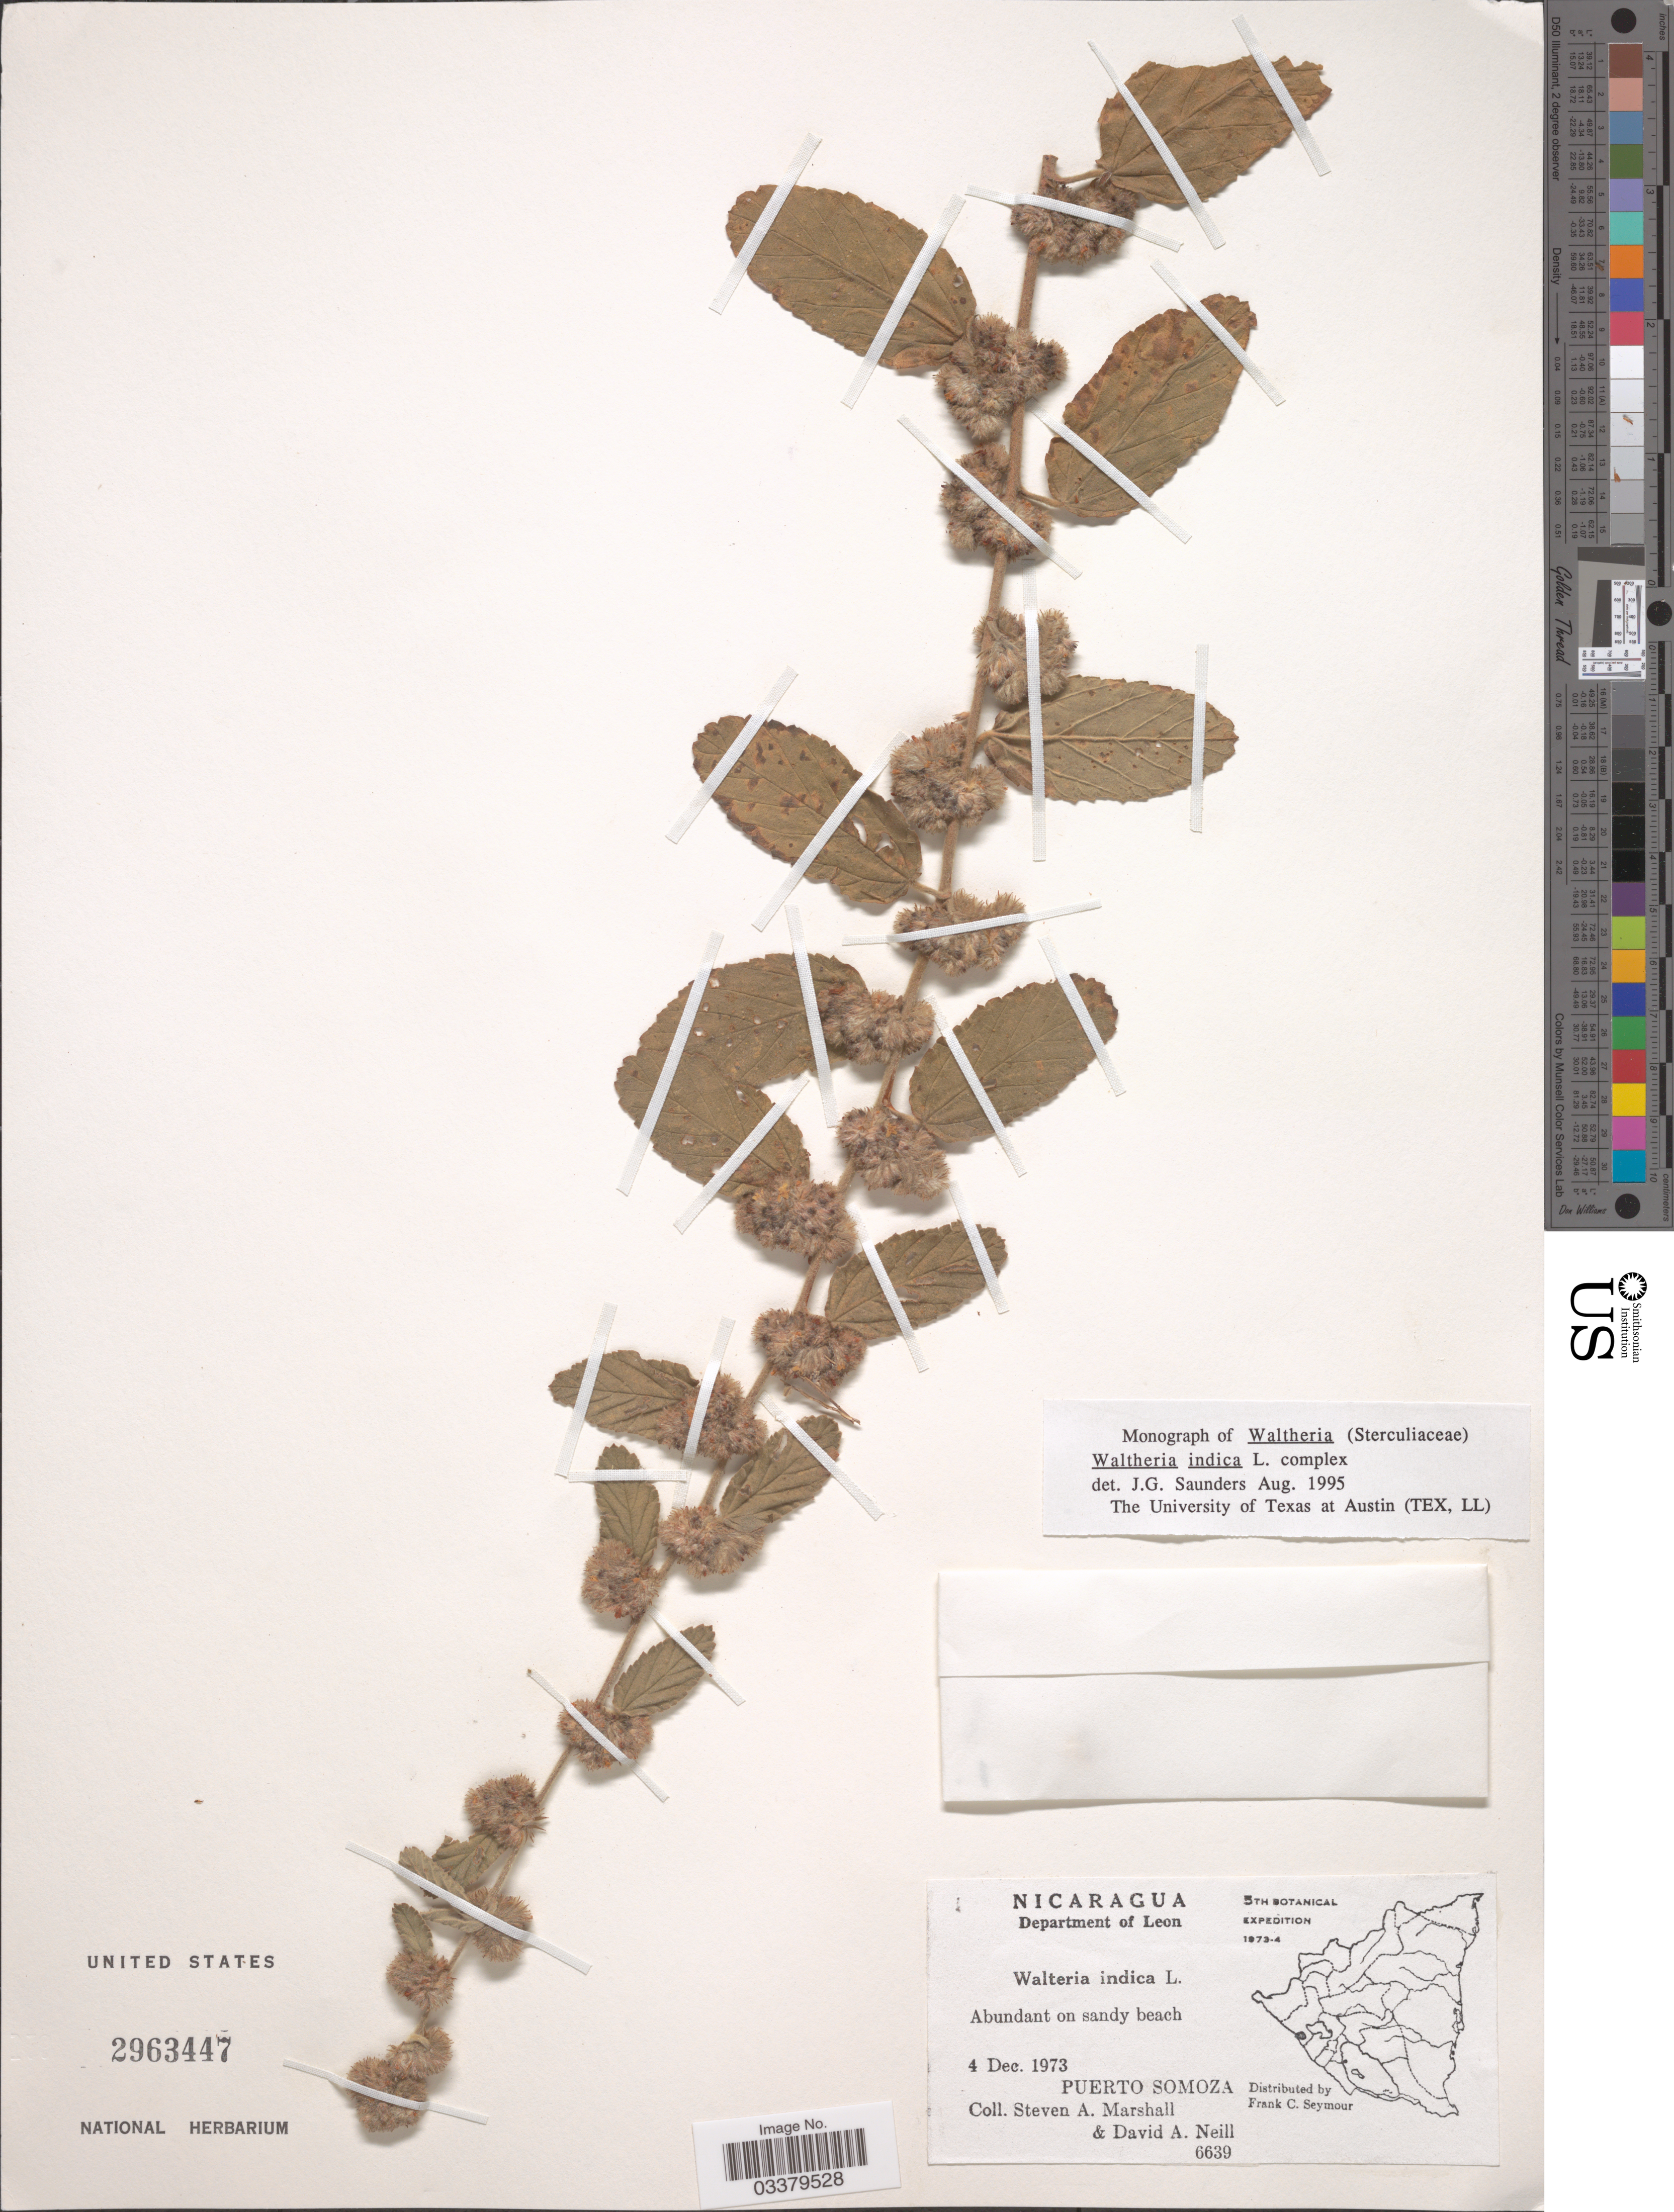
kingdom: Plantae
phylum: Tracheophyta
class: Magnoliopsida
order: Malvales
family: Malvaceae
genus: Waltheria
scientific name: Waltheria indica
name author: L.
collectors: S. A. Marshall & D. A. Neill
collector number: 6639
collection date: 1973-12-04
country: Nicaragua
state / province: Leon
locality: Department of Leon. Puerto Somoza.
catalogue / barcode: US 2963447